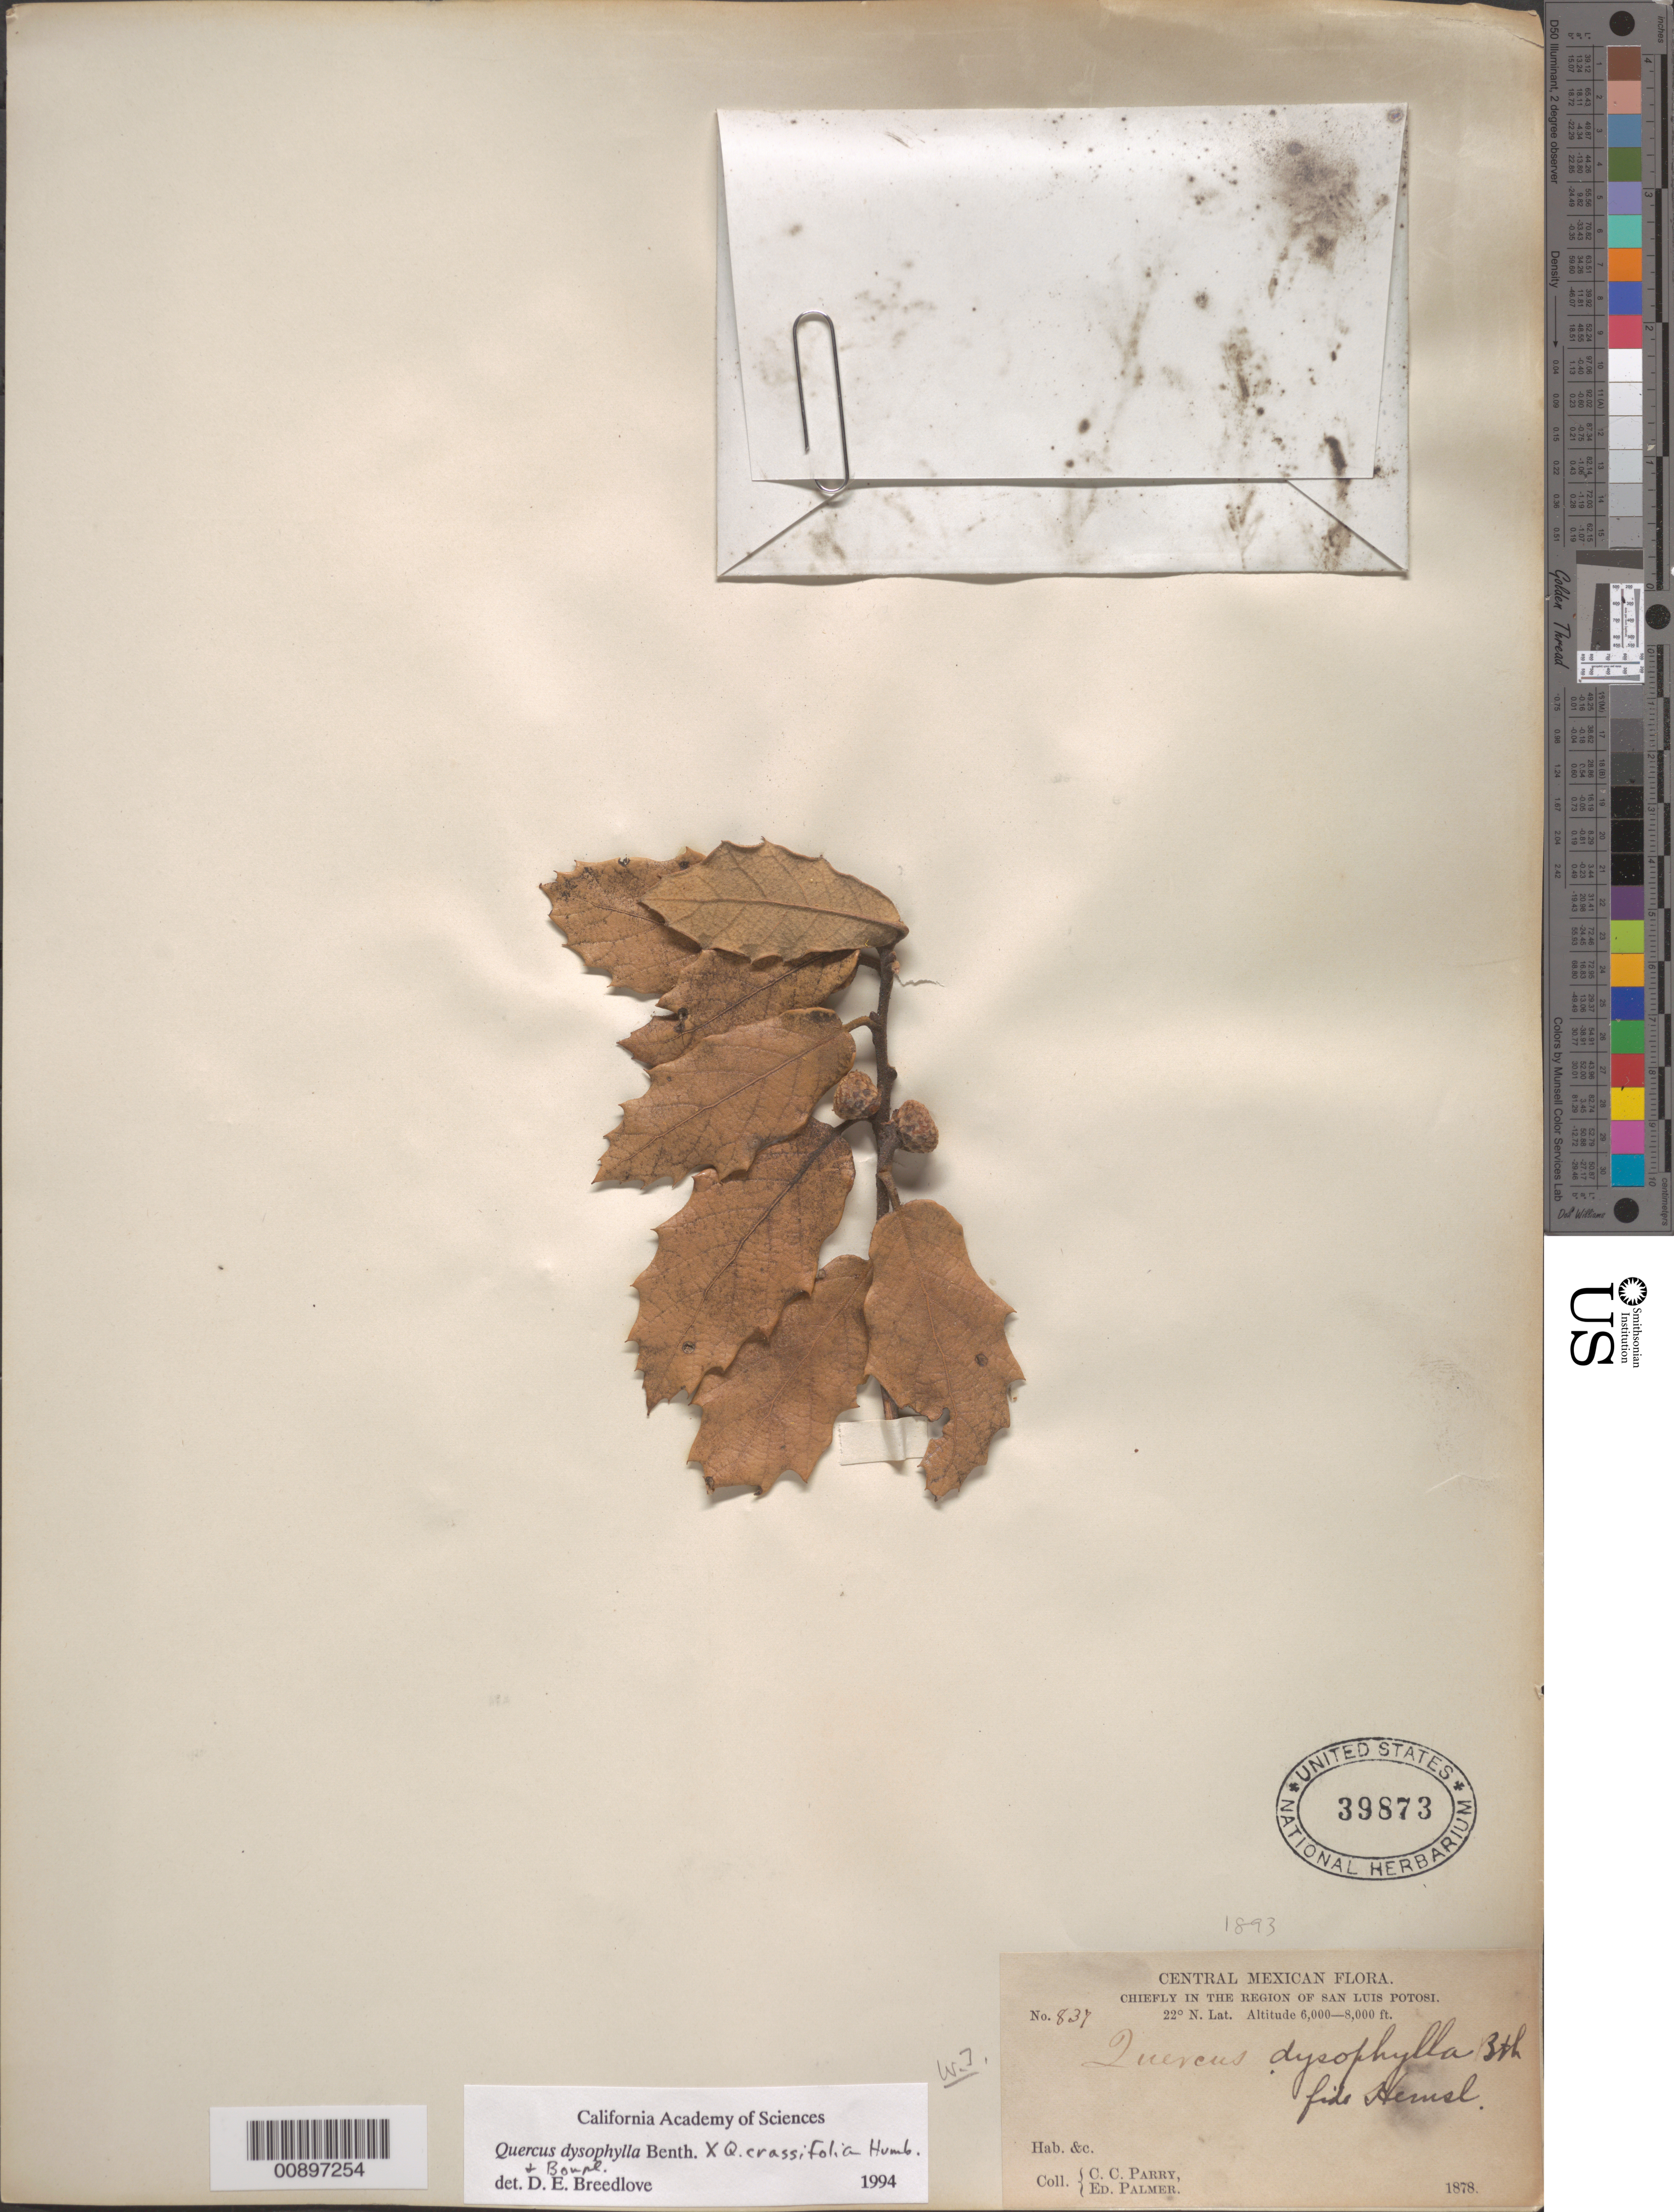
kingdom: Plantae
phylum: Tracheophyta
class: Magnoliopsida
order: Fagales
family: Fagaceae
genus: Quercus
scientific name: Quercus dysophylla x Q. crassifolia Humb. & Bonpl.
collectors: C. C. Parry & E. Palmer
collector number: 837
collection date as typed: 1878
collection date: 1878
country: Mexico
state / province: San Luis Potosí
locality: Chiefly in the region of San Luis Potosí.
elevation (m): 1829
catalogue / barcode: US 39873